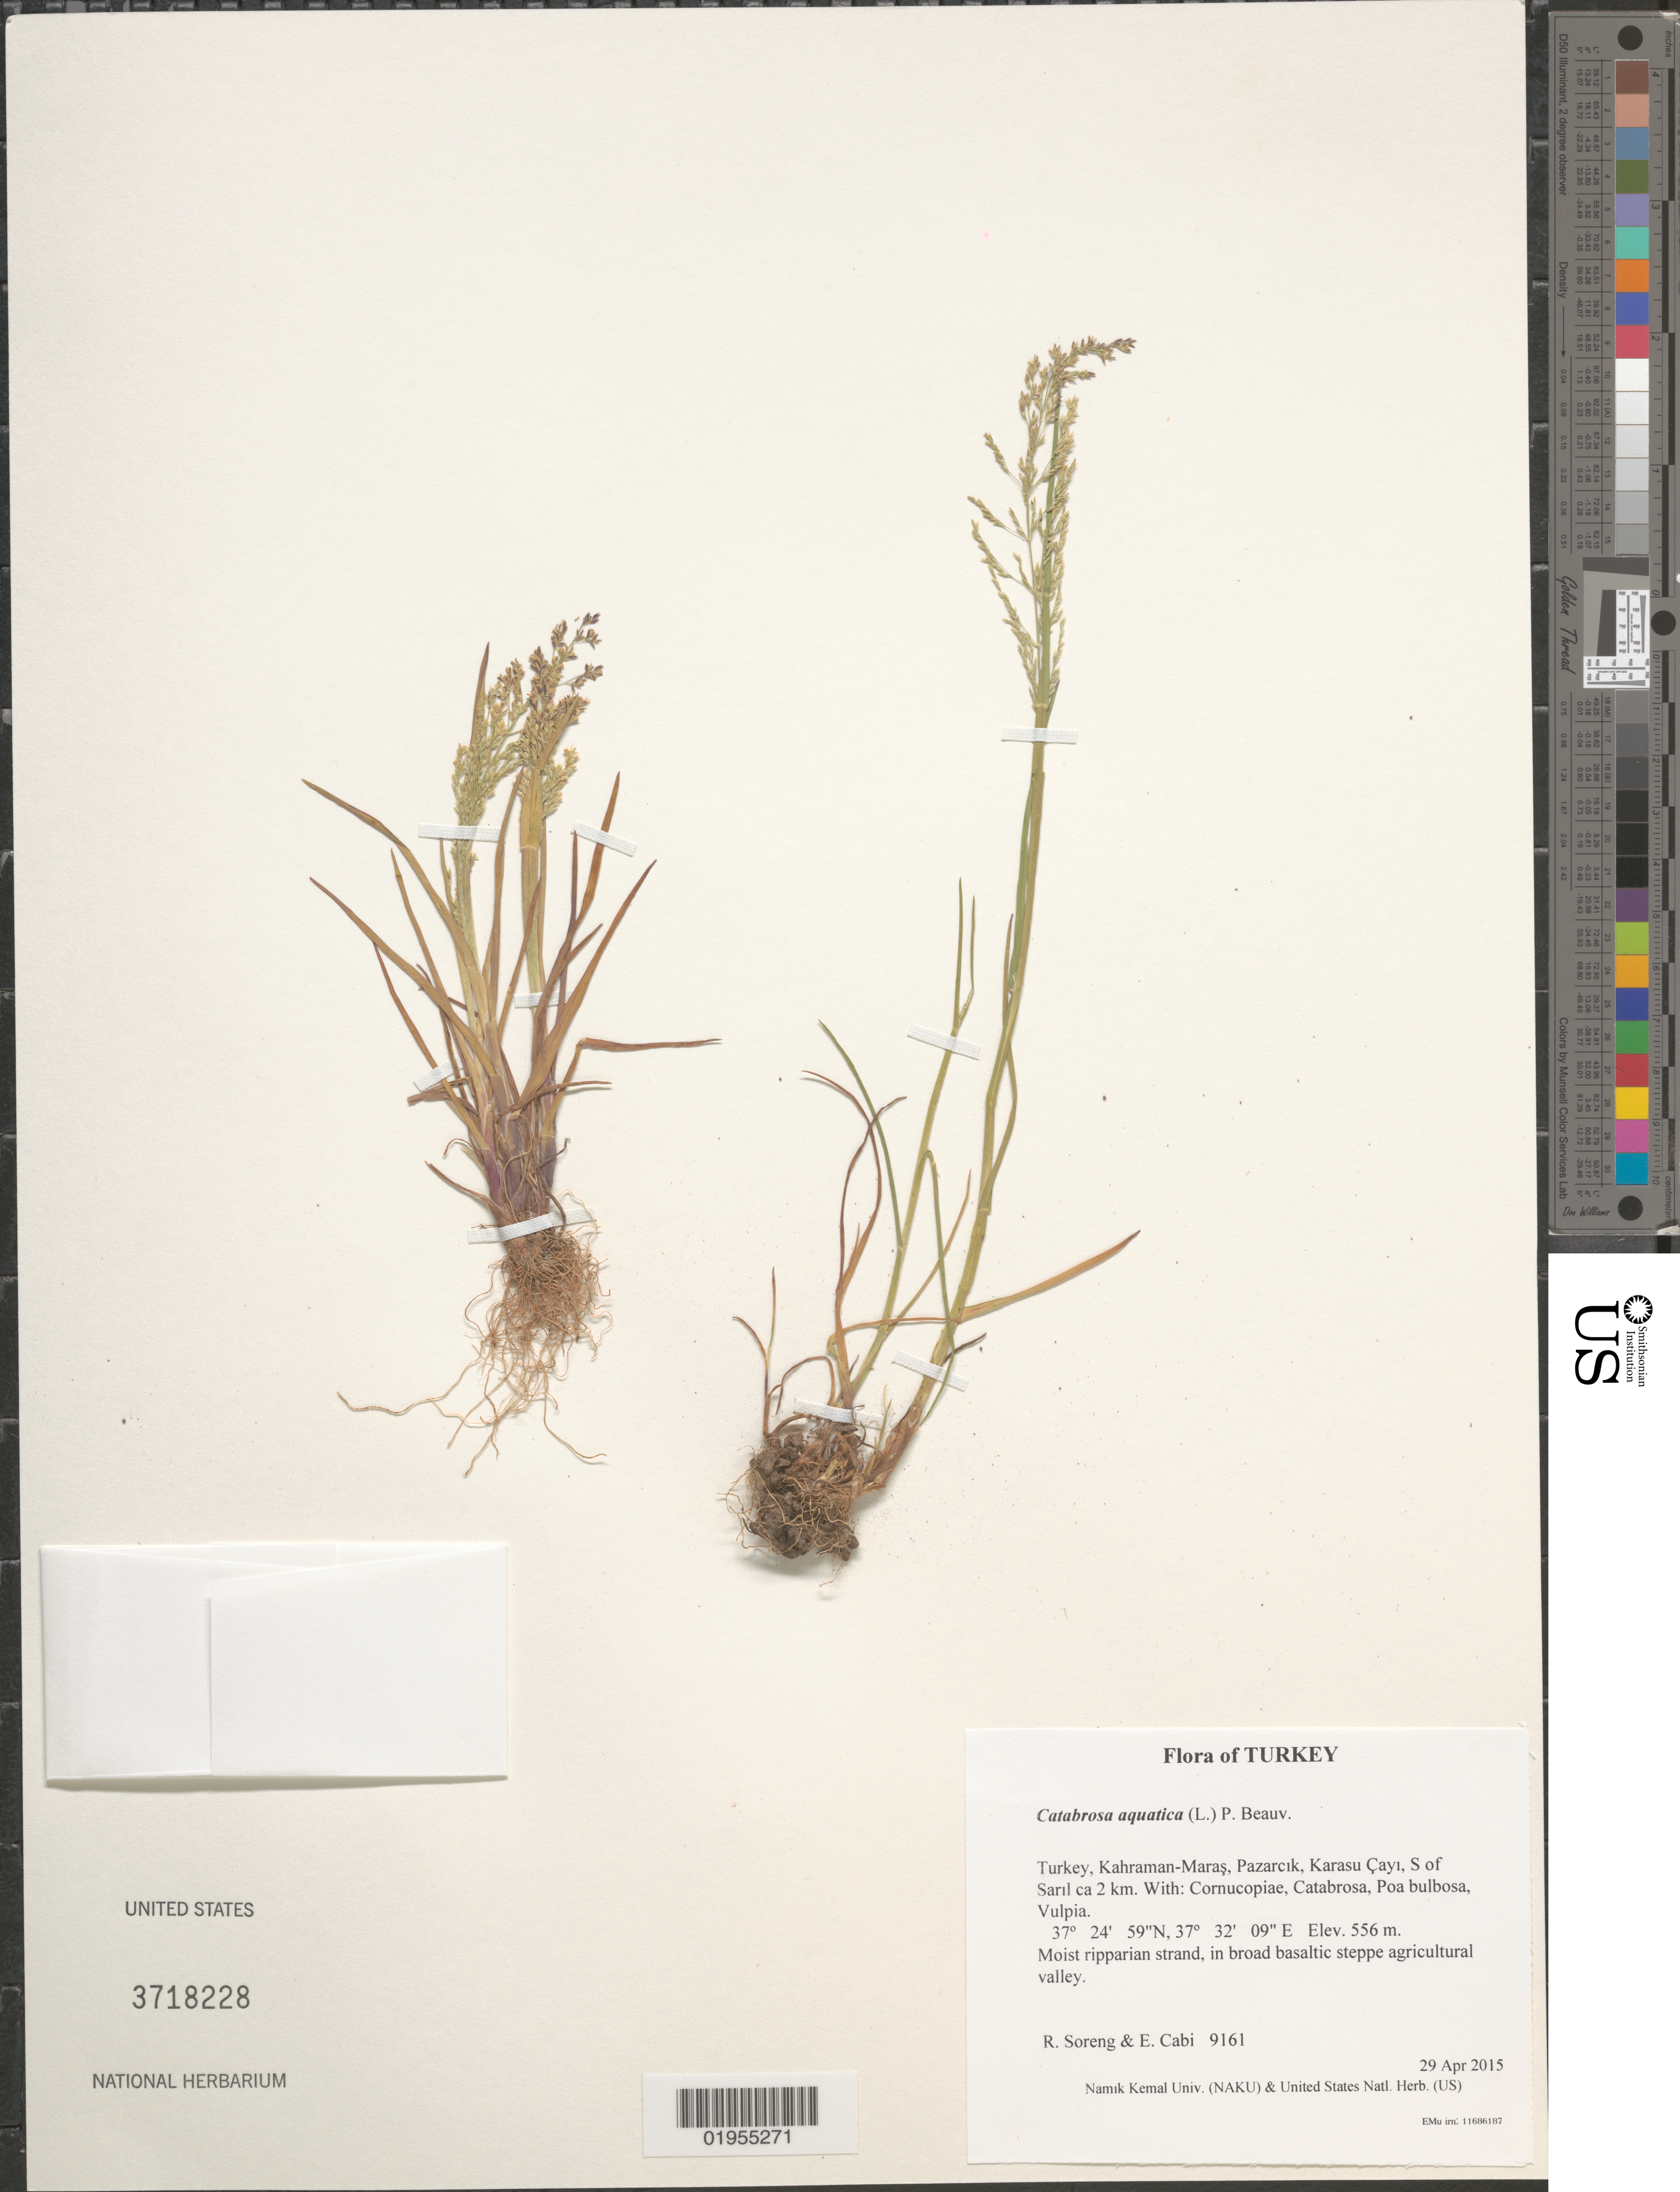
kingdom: Plantae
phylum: Tracheophyta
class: Liliopsida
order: Poales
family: Poaceae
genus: Catabrosa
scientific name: Catabrosa aquatica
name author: (L.) P. Beauv.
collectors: R. J. Soreng & E. Cabi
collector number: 9161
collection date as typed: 2015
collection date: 2015-04-29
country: Turkey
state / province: Kahramanmaras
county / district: Pazarcik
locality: Karasu Cay, S of Sarikoy ca 2 km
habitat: Moist ripparian strand, in broad basaltic steppe agricultural valley,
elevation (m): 556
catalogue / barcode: US 3718228